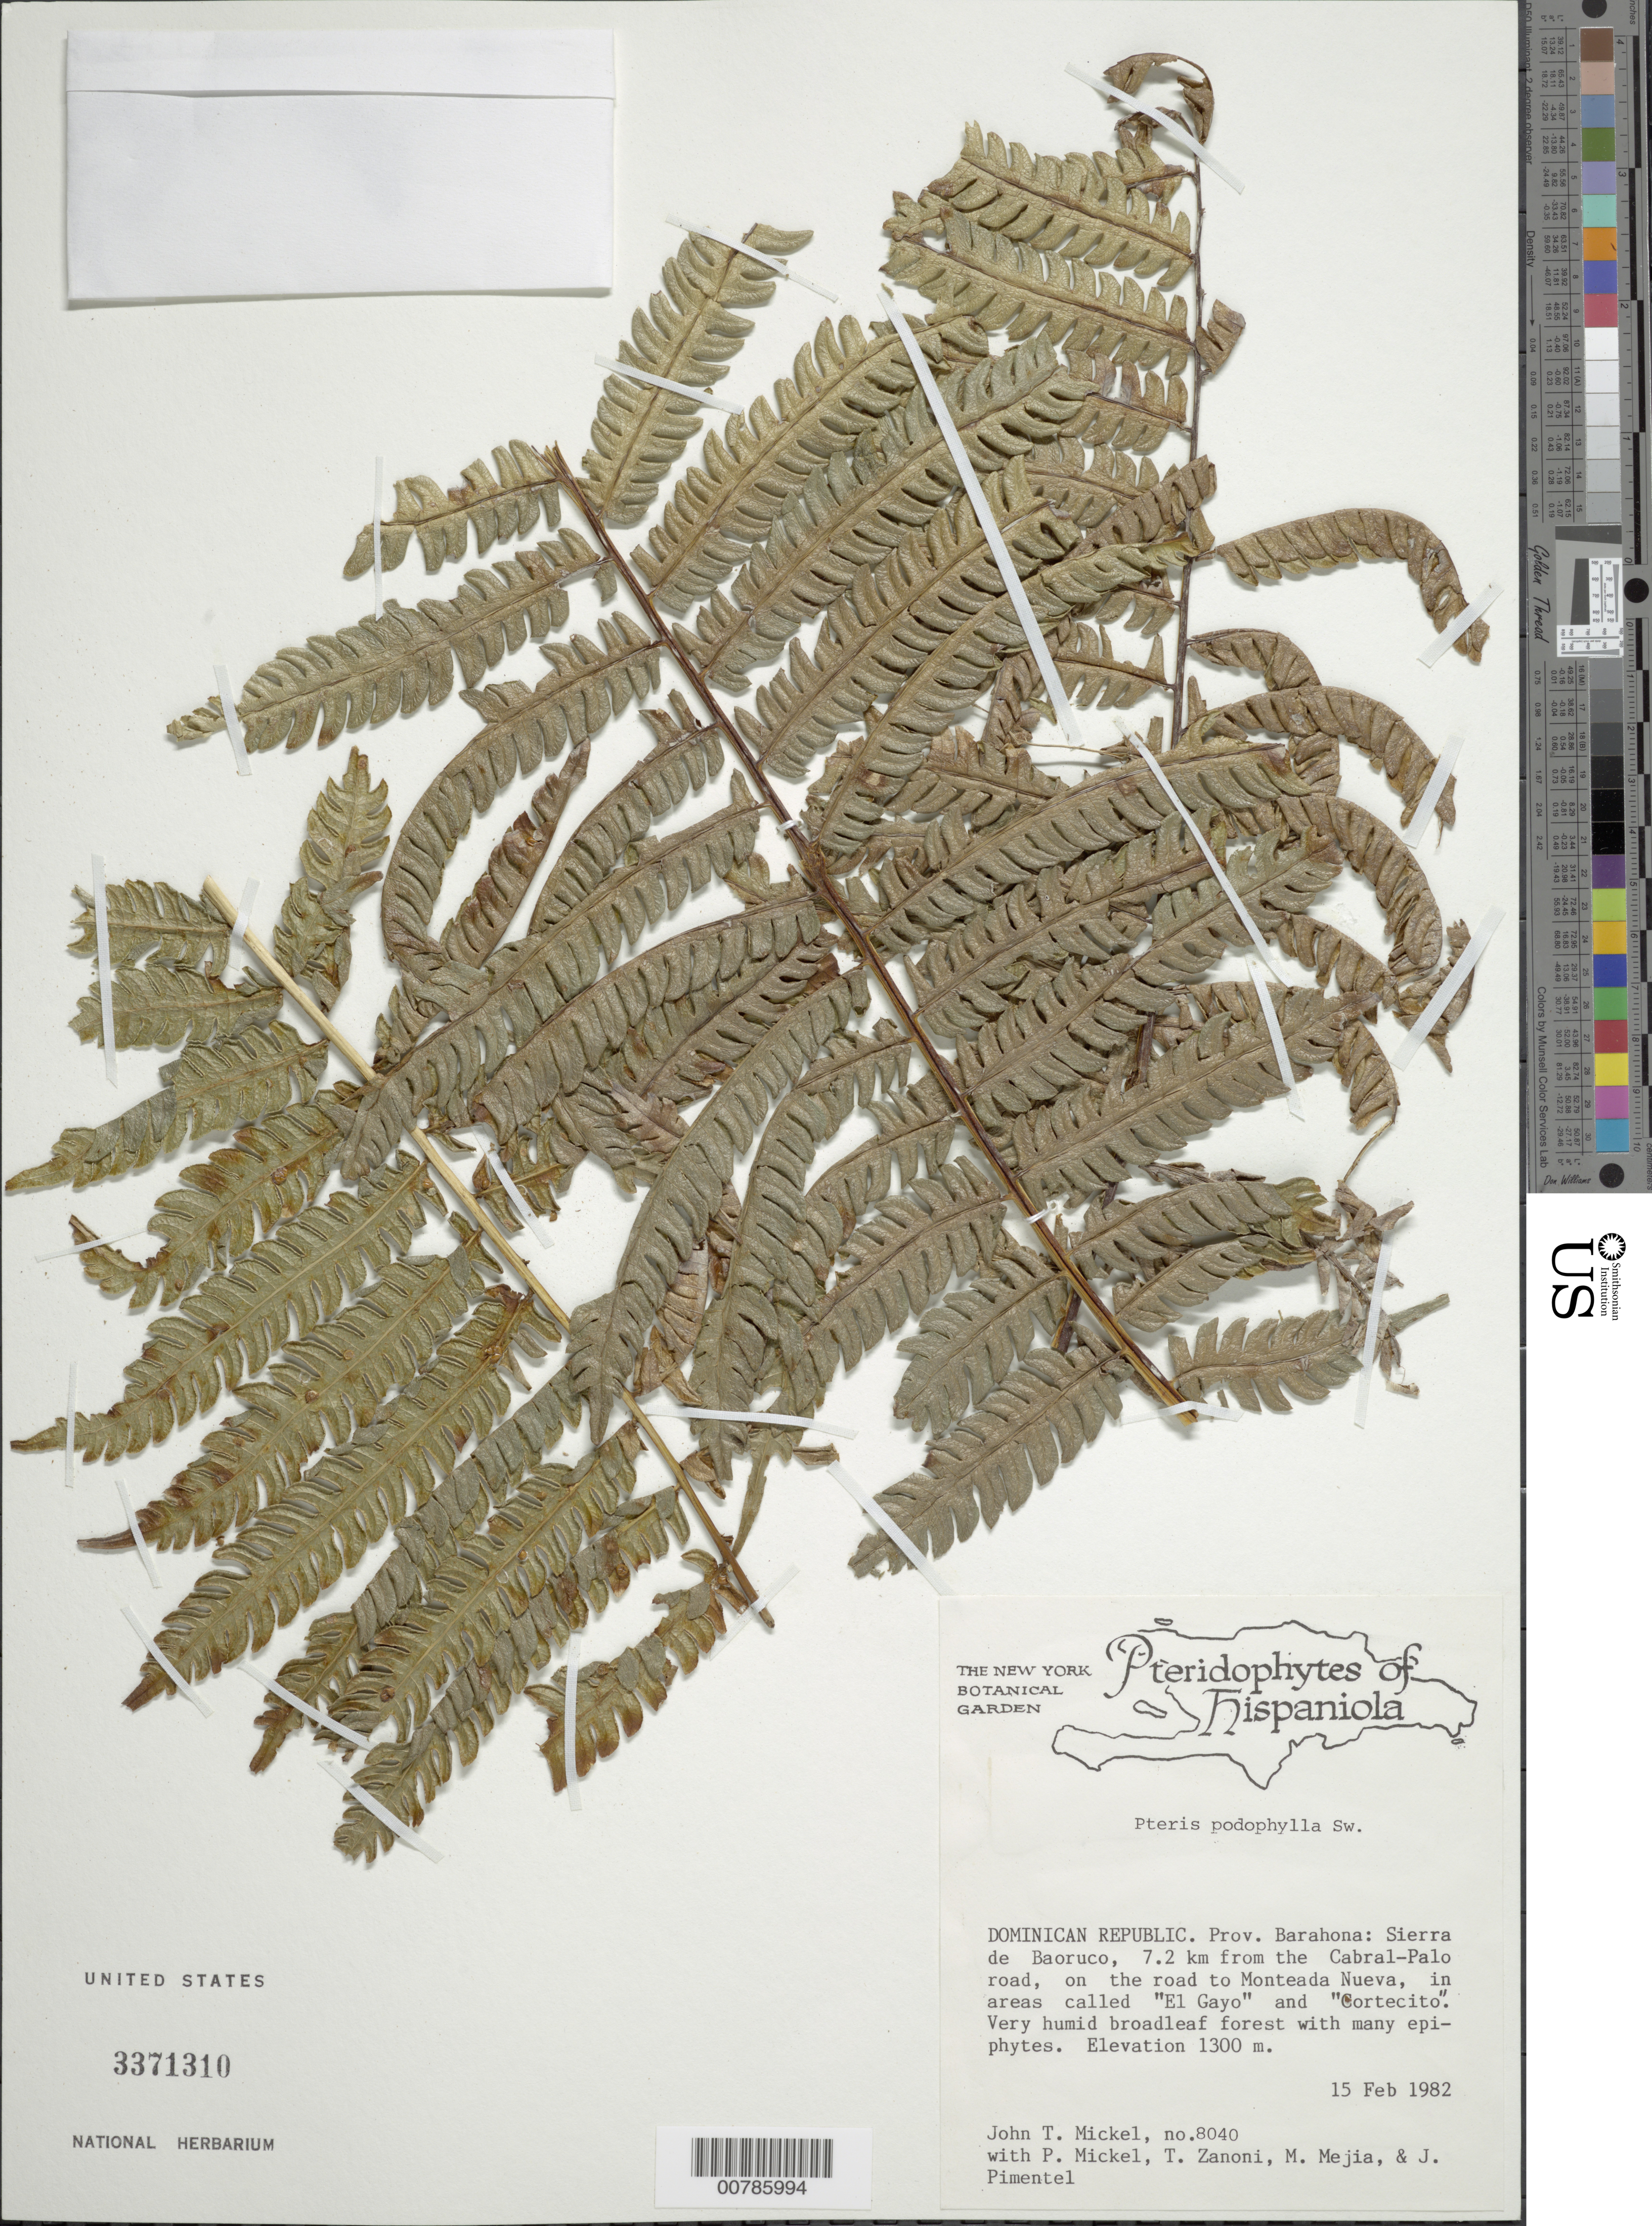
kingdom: Plantae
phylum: Tracheophyta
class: Polypodiopsida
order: Polypodiales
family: Pteridaceae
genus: Pteris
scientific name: Pteris podophylla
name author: Sw.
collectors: J. T. Mickel, P. Mickel, T. A. Zanoni, M. Mejia & J. Pimentel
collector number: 8040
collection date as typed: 15 Feb 1982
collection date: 1982-02-15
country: Dominican Republic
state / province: Barahona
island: Hispaniola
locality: Sierra de Baoruco, 7.2 km from Cabral-Palo road, on road to Monteada Nueva in areas called "El Gayo" and Cortecito"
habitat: Very humid broadleaf forest with many epiphytes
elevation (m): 1300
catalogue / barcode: US 3371310